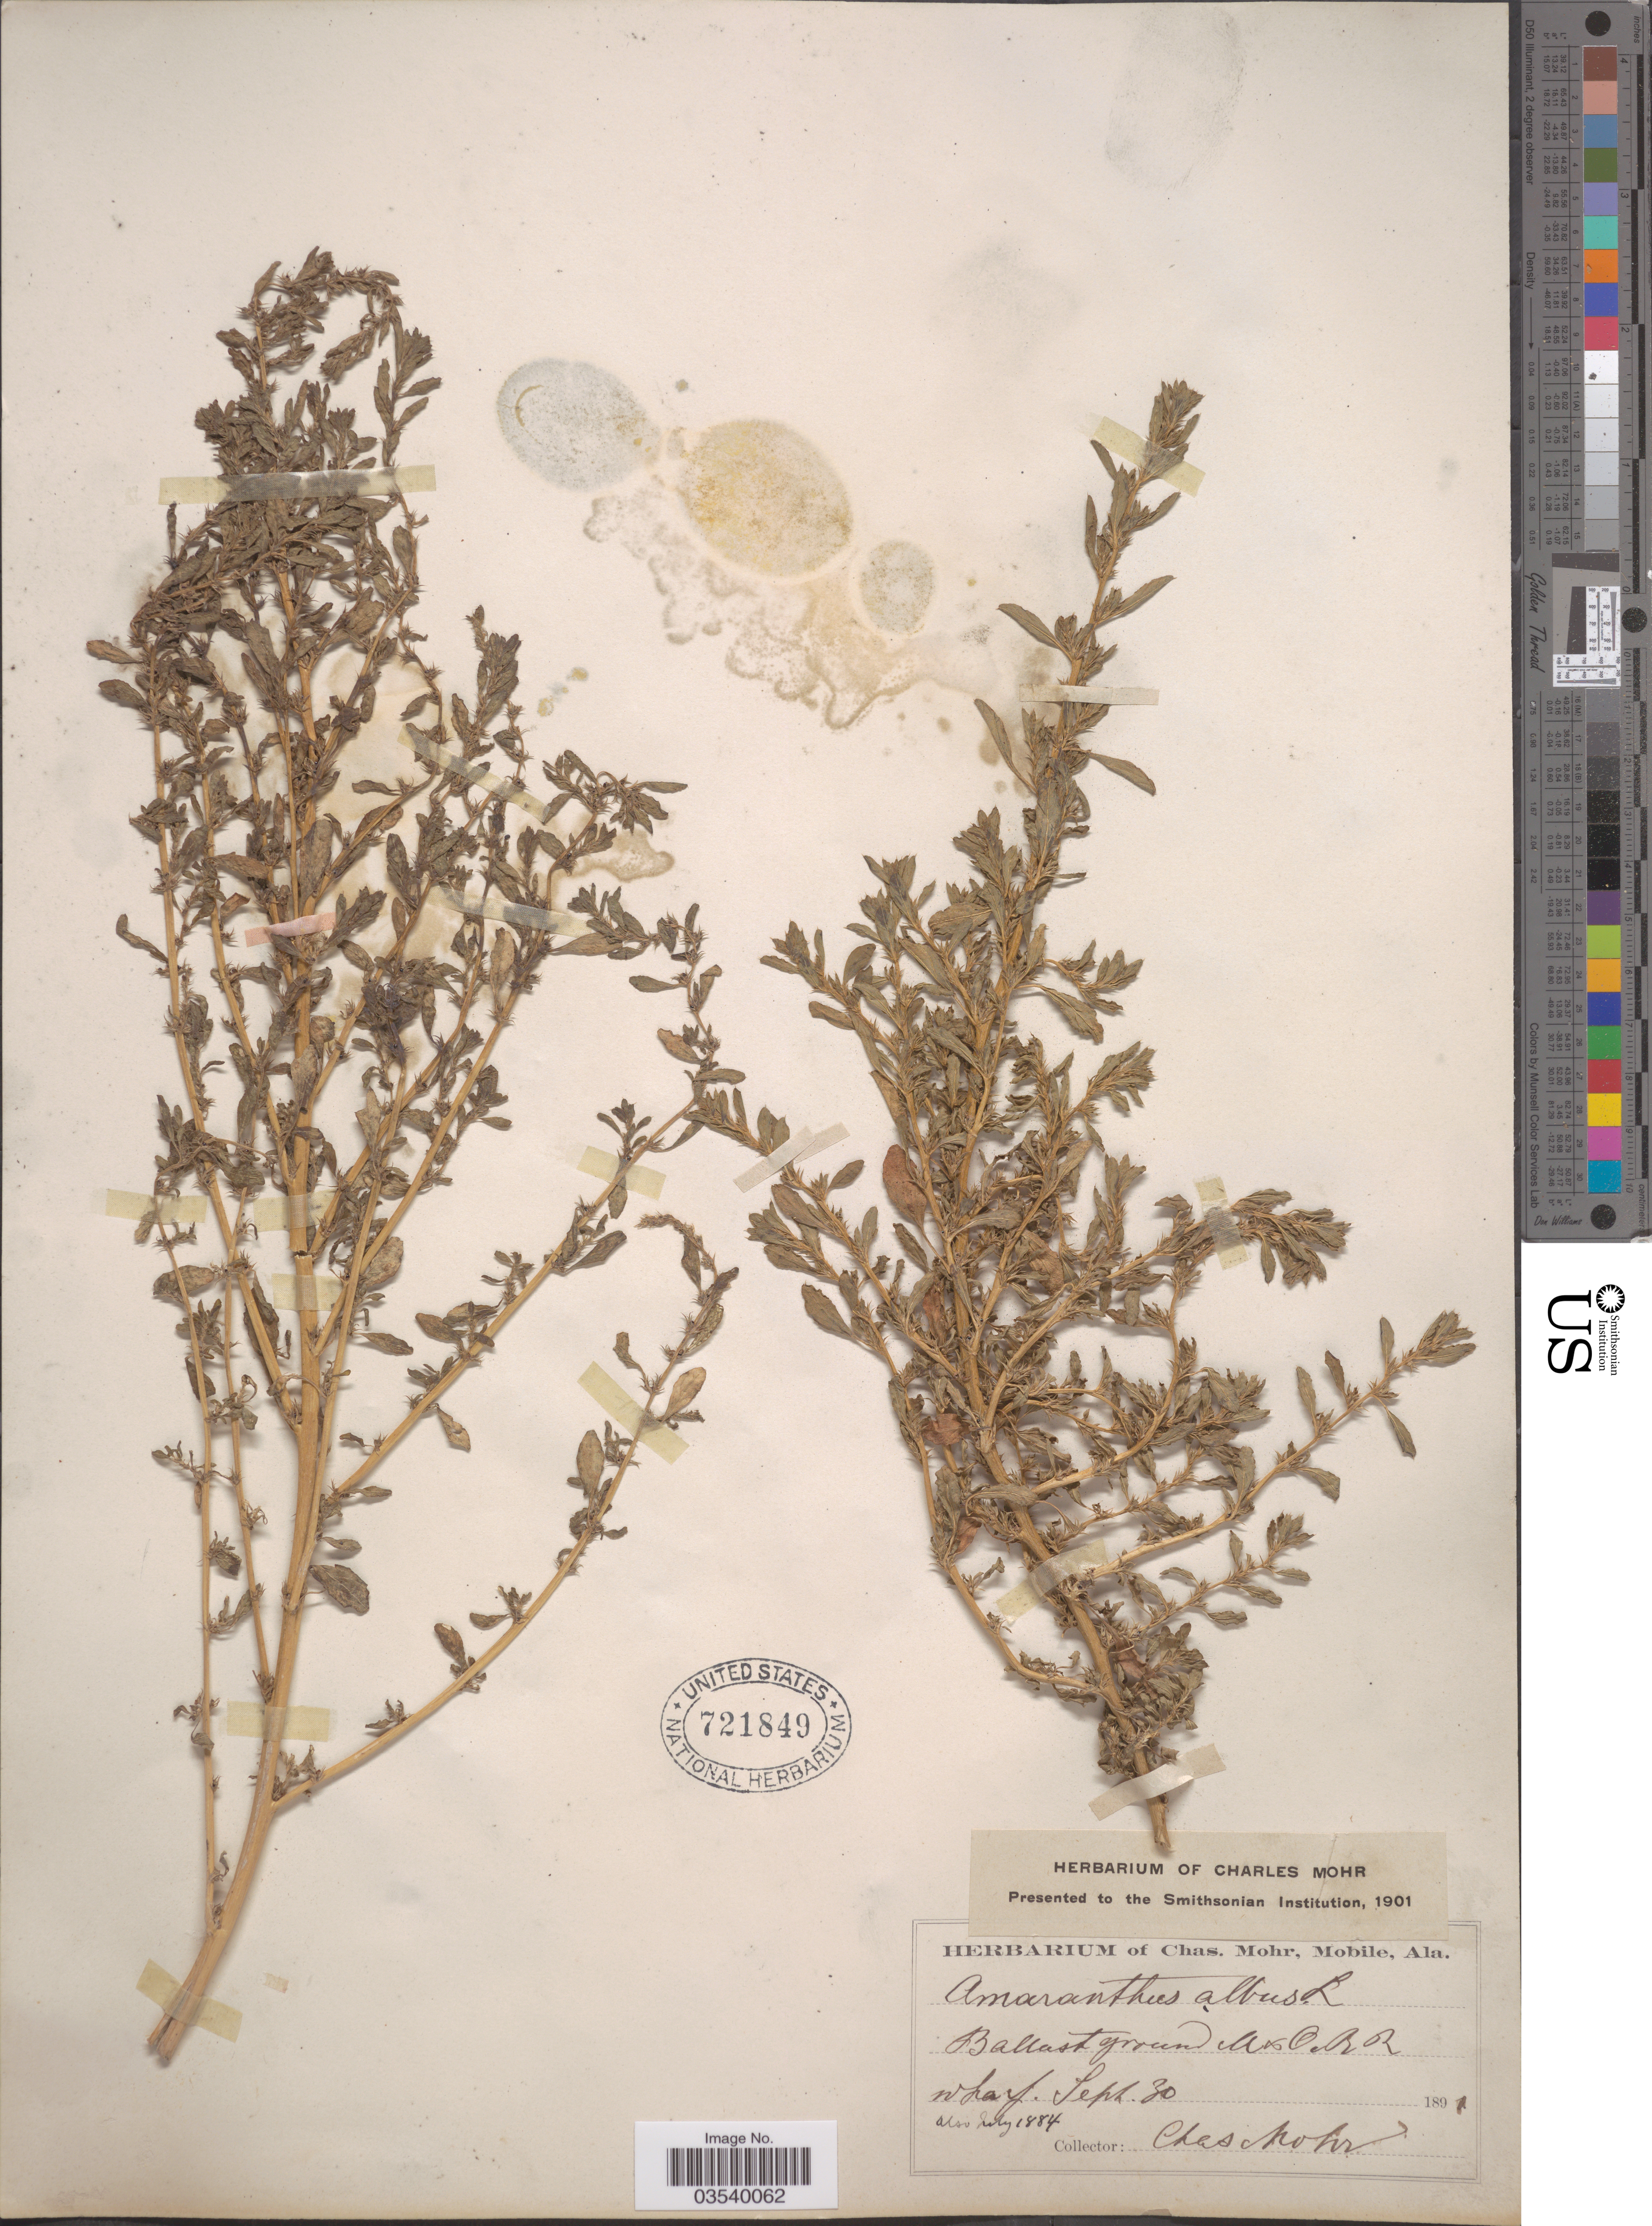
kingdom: Plantae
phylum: Tracheophyta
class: Magnoliopsida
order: Caryophyllales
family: Amaranthaceae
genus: Amaranthus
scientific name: Amaranthus albus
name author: L.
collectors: Mohr, C. T. (herbarium)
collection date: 1891-09-30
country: United States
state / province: Alabama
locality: Ballast ground M & O R.R.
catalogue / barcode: US 721849